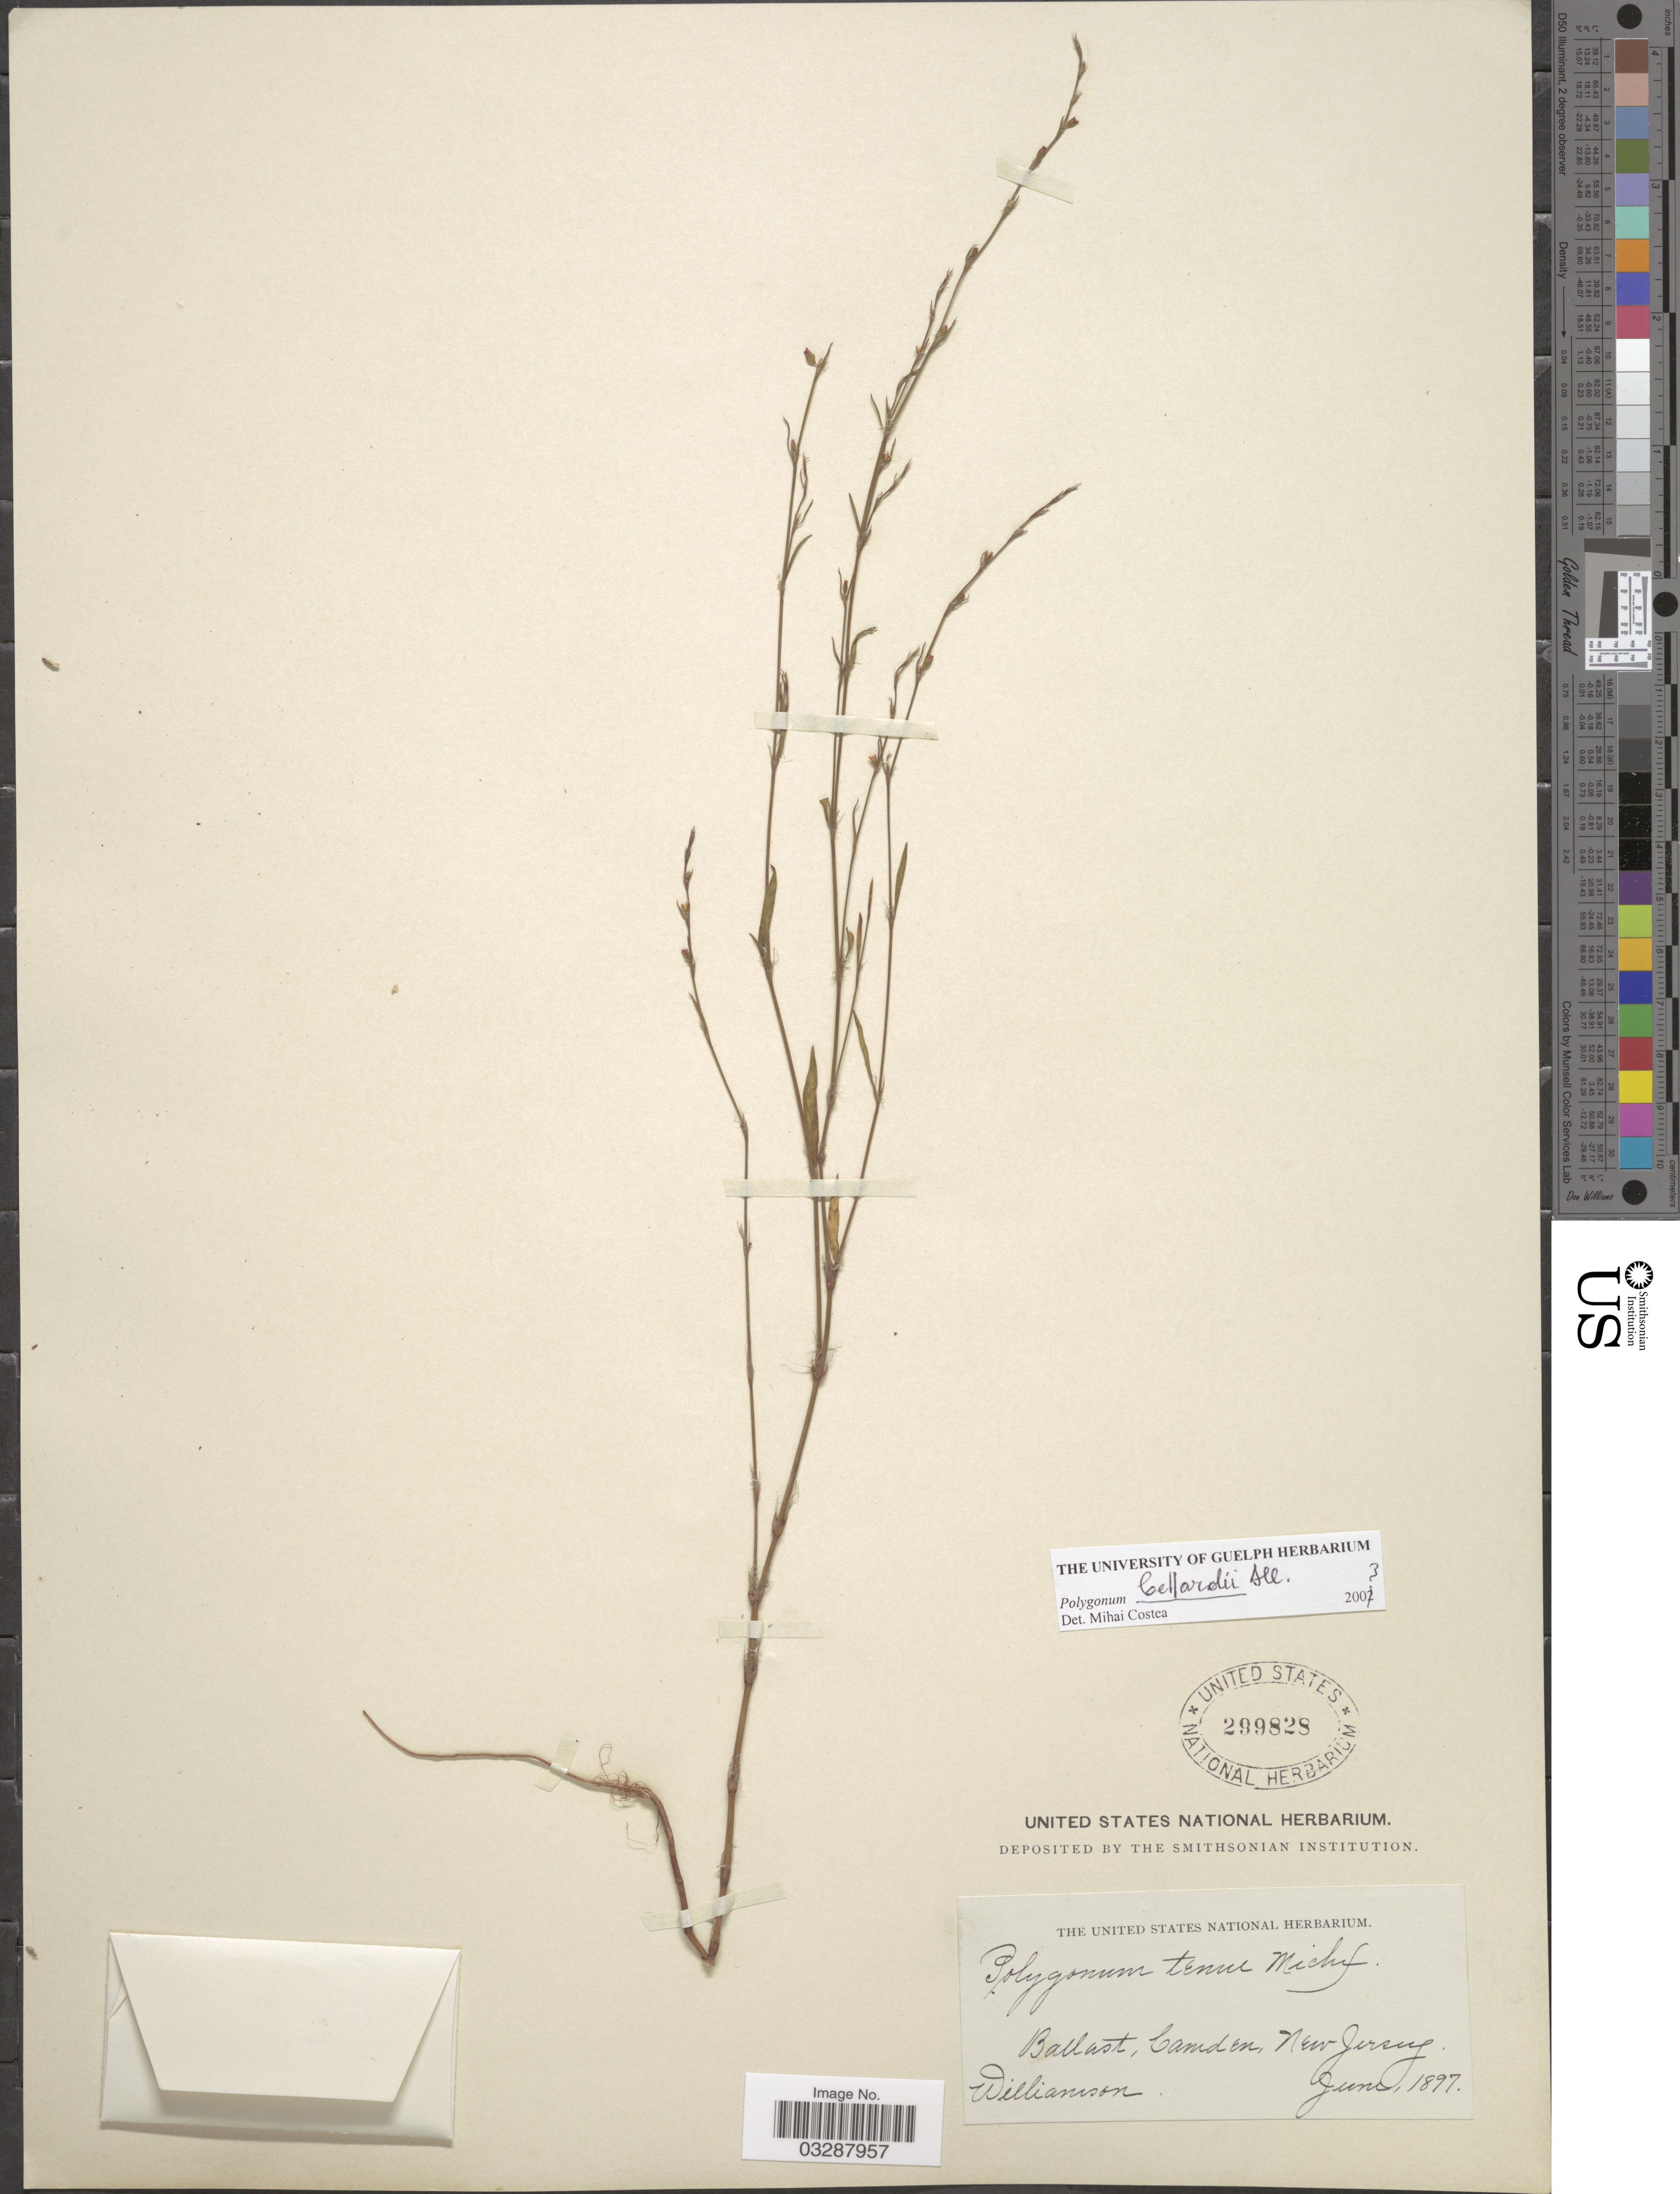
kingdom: Plantae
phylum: Tracheophyta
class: Magnoliopsida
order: Caryophyllales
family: Polygonaceae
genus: Polygonum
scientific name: Polygonum bellardii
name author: All.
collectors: Williamson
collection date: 1897-06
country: United States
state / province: New Jersey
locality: Ballast, Camden.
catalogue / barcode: US 299828